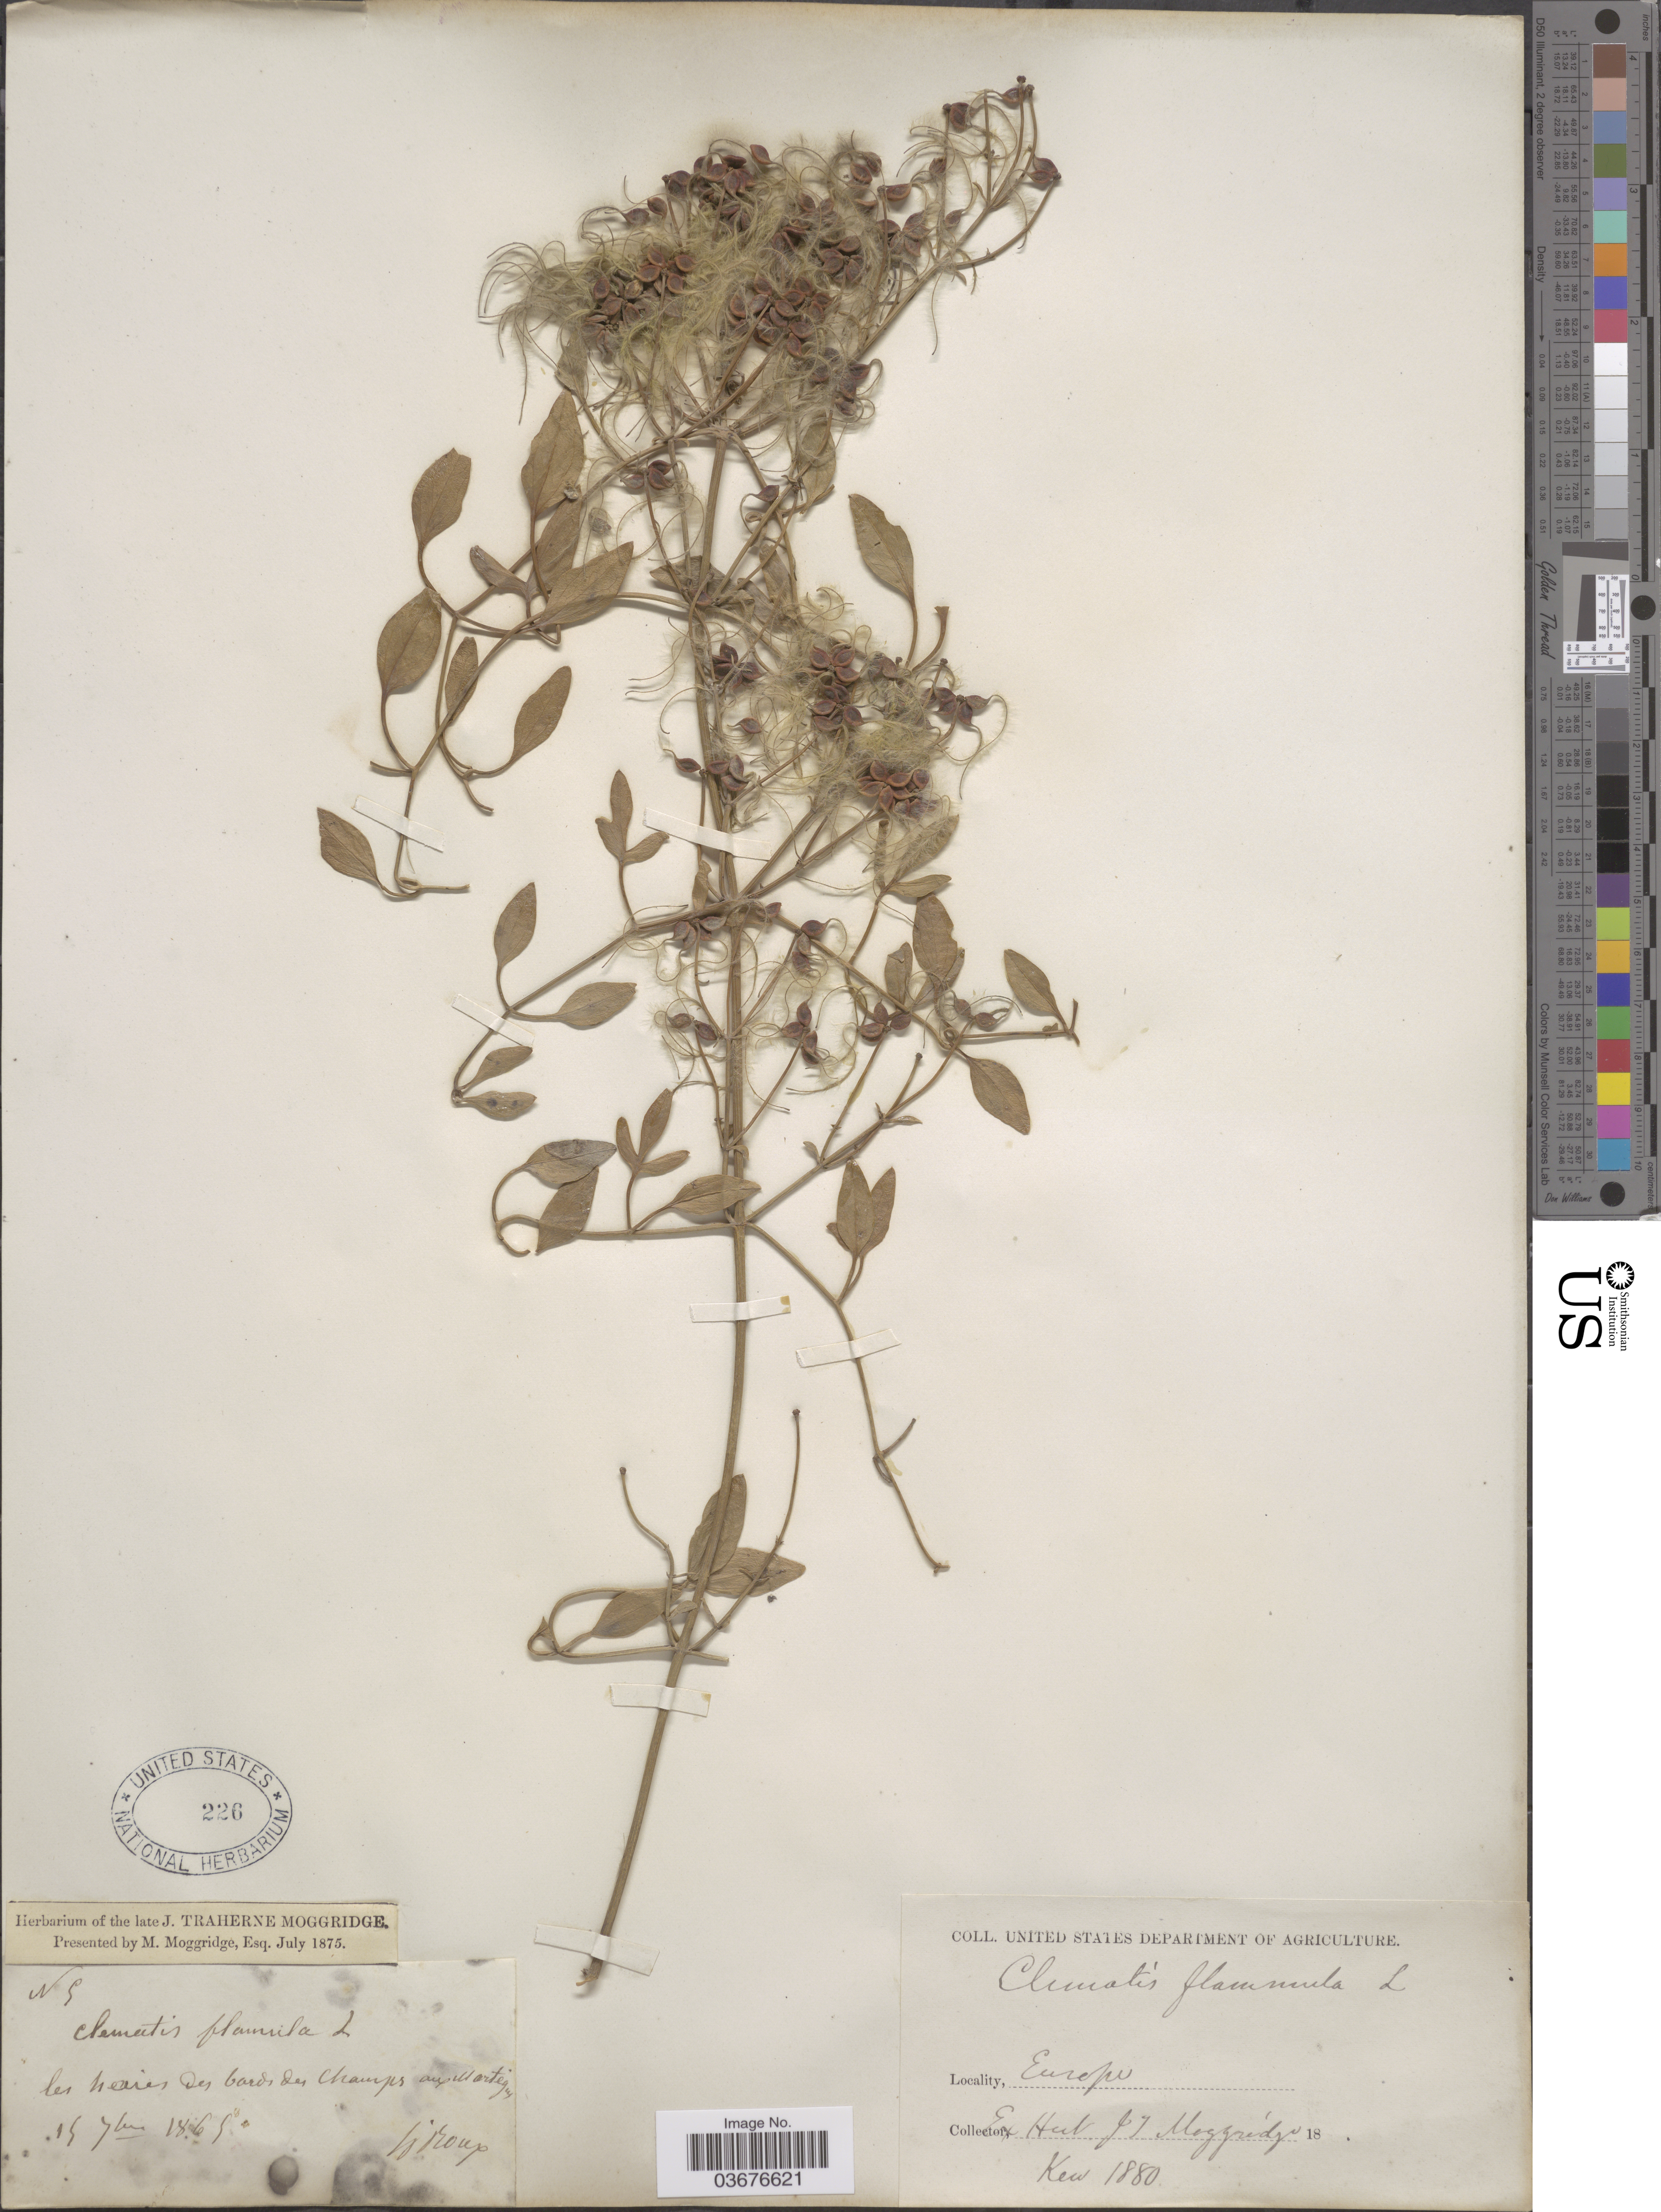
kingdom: Plantae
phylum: Tracheophyta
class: Magnoliopsida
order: Ranunculales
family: Ranunculaceae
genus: Clematis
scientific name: Clematis flammula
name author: L.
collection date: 1865-09-15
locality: Les haies des bords des Champs aux Martegui [interpreted]. Europe.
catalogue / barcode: US 226